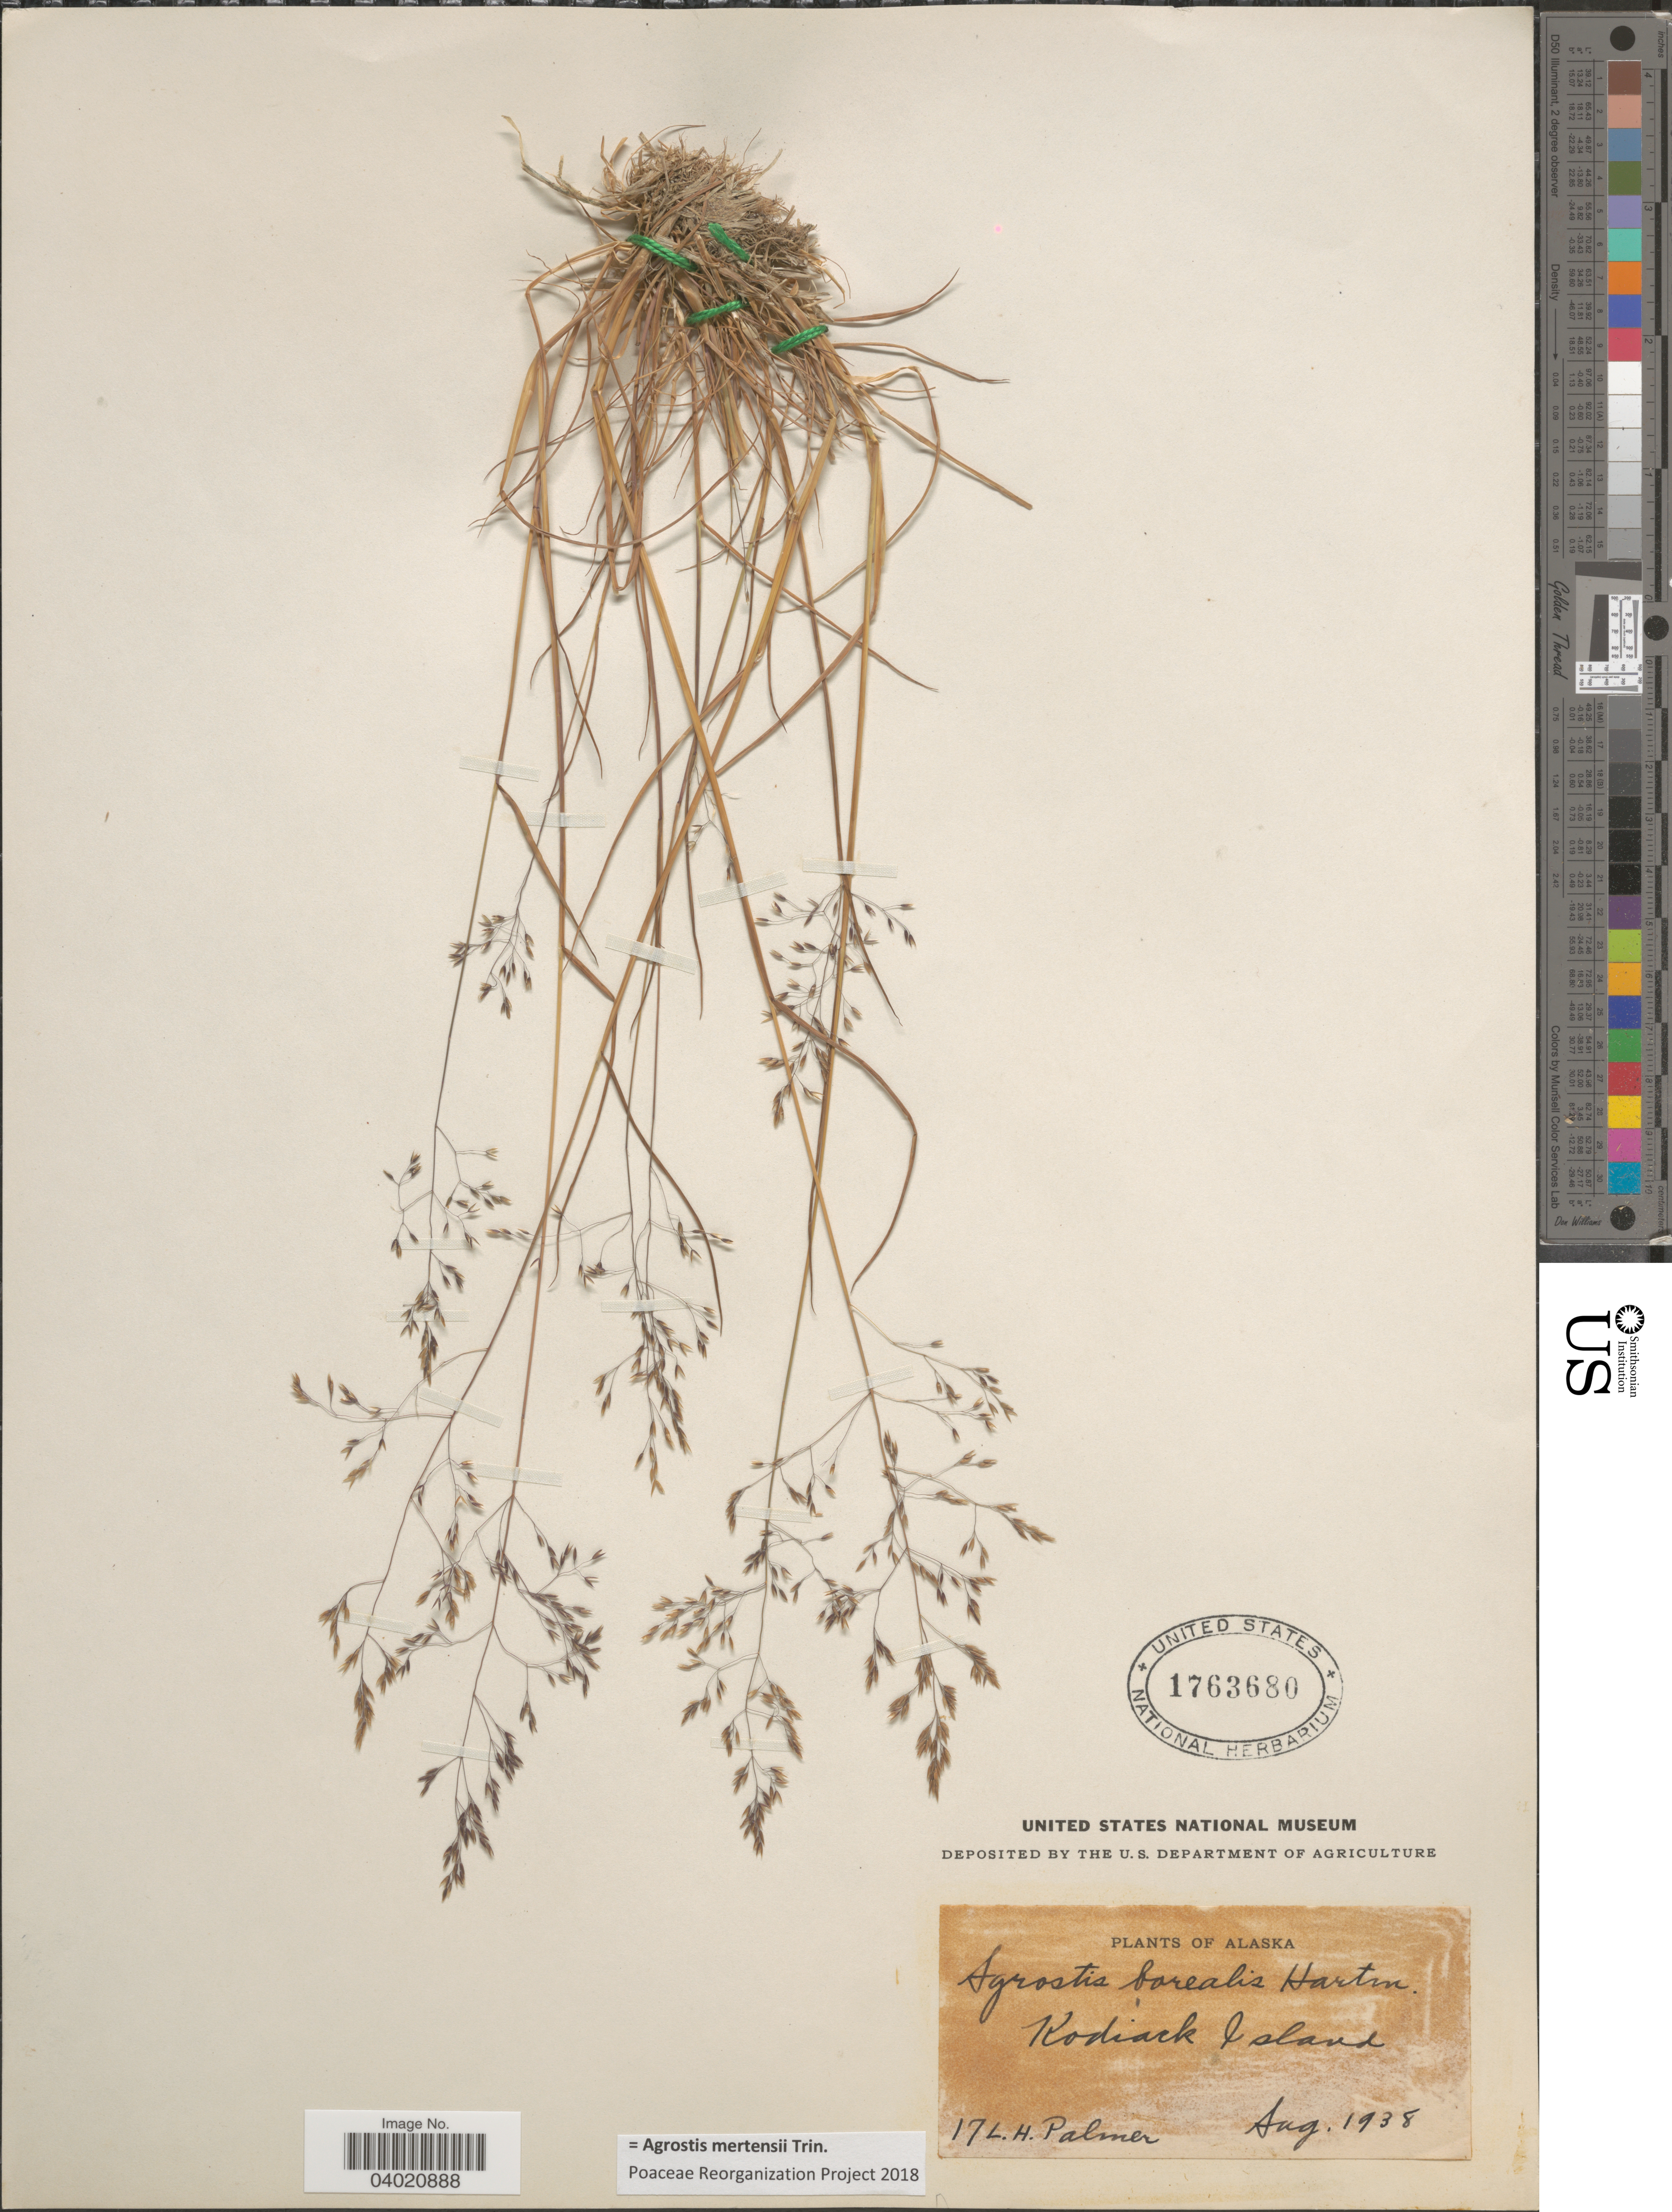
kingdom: Plantae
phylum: Tracheophyta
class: Liliopsida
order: Poales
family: Poaceae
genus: Agrostis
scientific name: Agrostis mertensii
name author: Trin.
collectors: L. Palmer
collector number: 17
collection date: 1938-08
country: United States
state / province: Alaska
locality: Kodiak Island.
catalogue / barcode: US 1763680